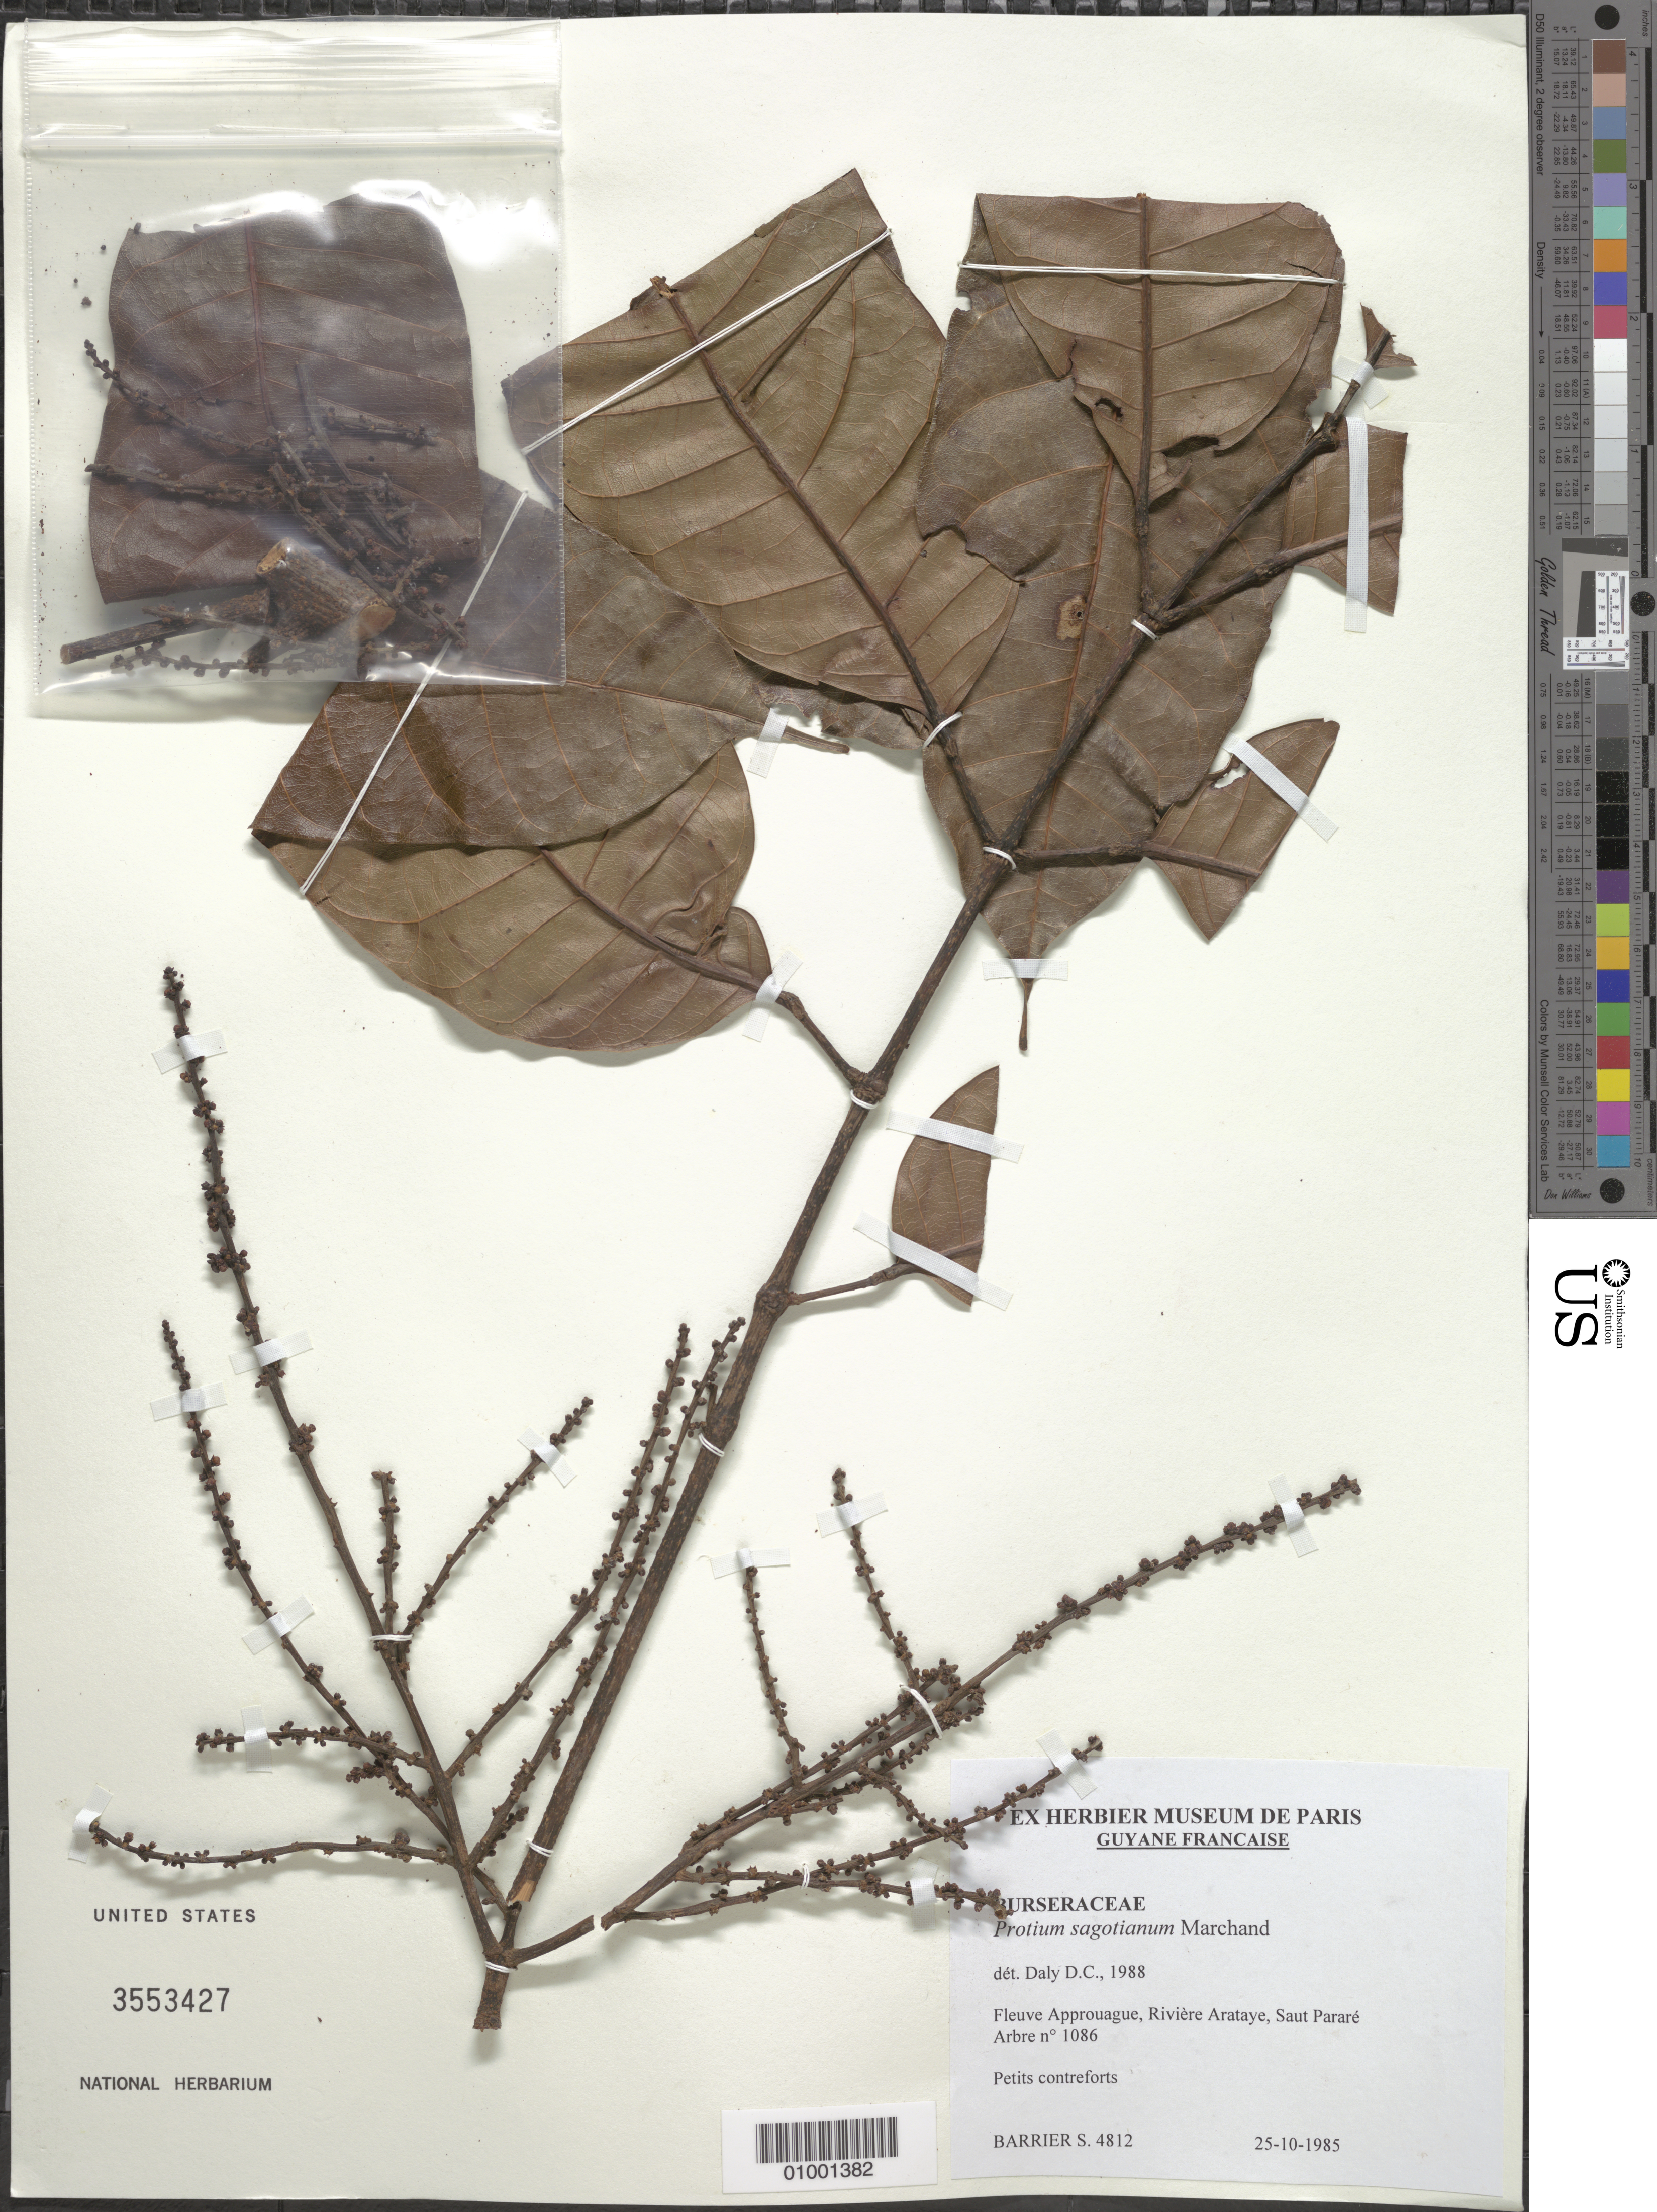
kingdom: Plantae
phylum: Tracheophyta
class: Magnoliopsida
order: Sapindales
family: Burseraceae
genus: Protium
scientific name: Protium sagotianum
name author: Marchand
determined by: Daly, D. C.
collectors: S. Barrier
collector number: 4812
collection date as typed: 25-Oct-85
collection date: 1985-10-25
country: French Guiana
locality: Fleuve Approuague, Riviere Arataye, Saut Pararé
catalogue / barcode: US 3553427